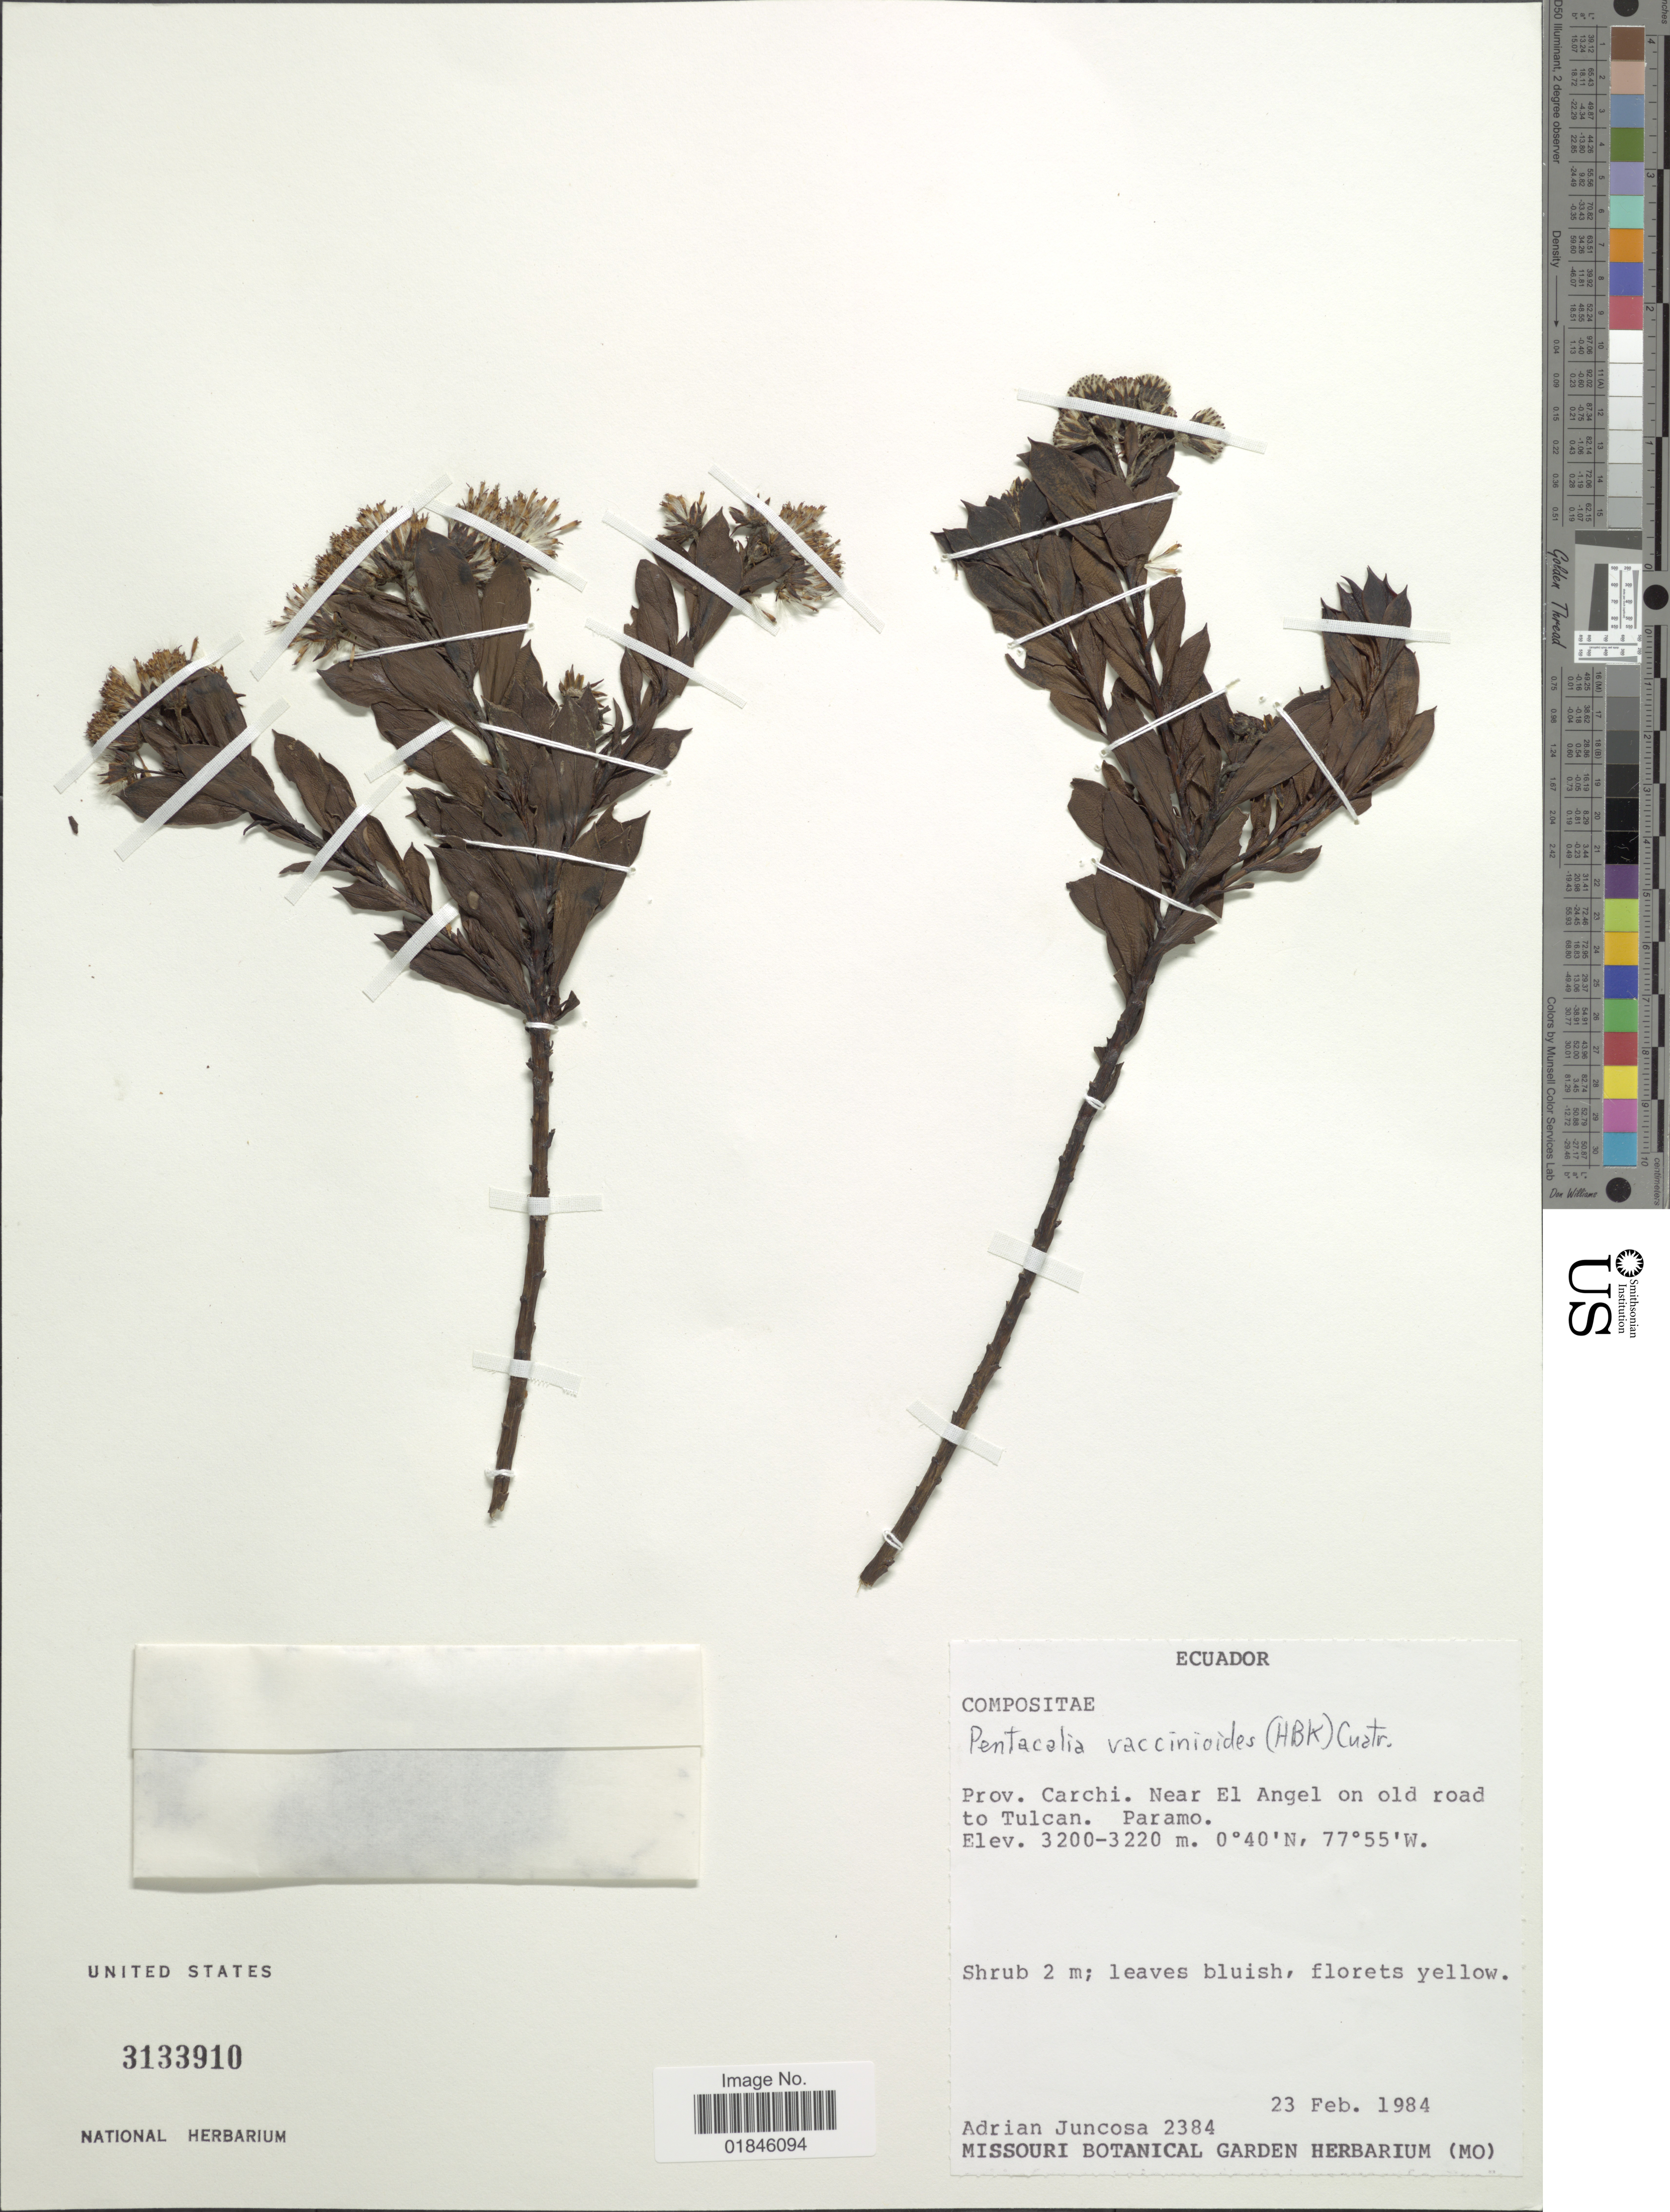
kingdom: Plantae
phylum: Tracheophyta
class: Magnoliopsida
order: Asterales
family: Asteraceae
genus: Pentacalia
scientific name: Pentacalia vaccinioides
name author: (Kunth) Cuatrec.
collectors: A. Juncosa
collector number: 2384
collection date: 1984-02-23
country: Ecuador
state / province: Carchi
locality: Prov. Carchi. Near El Angel on old road to Tulcan. Paramo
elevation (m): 3200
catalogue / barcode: US 3133910